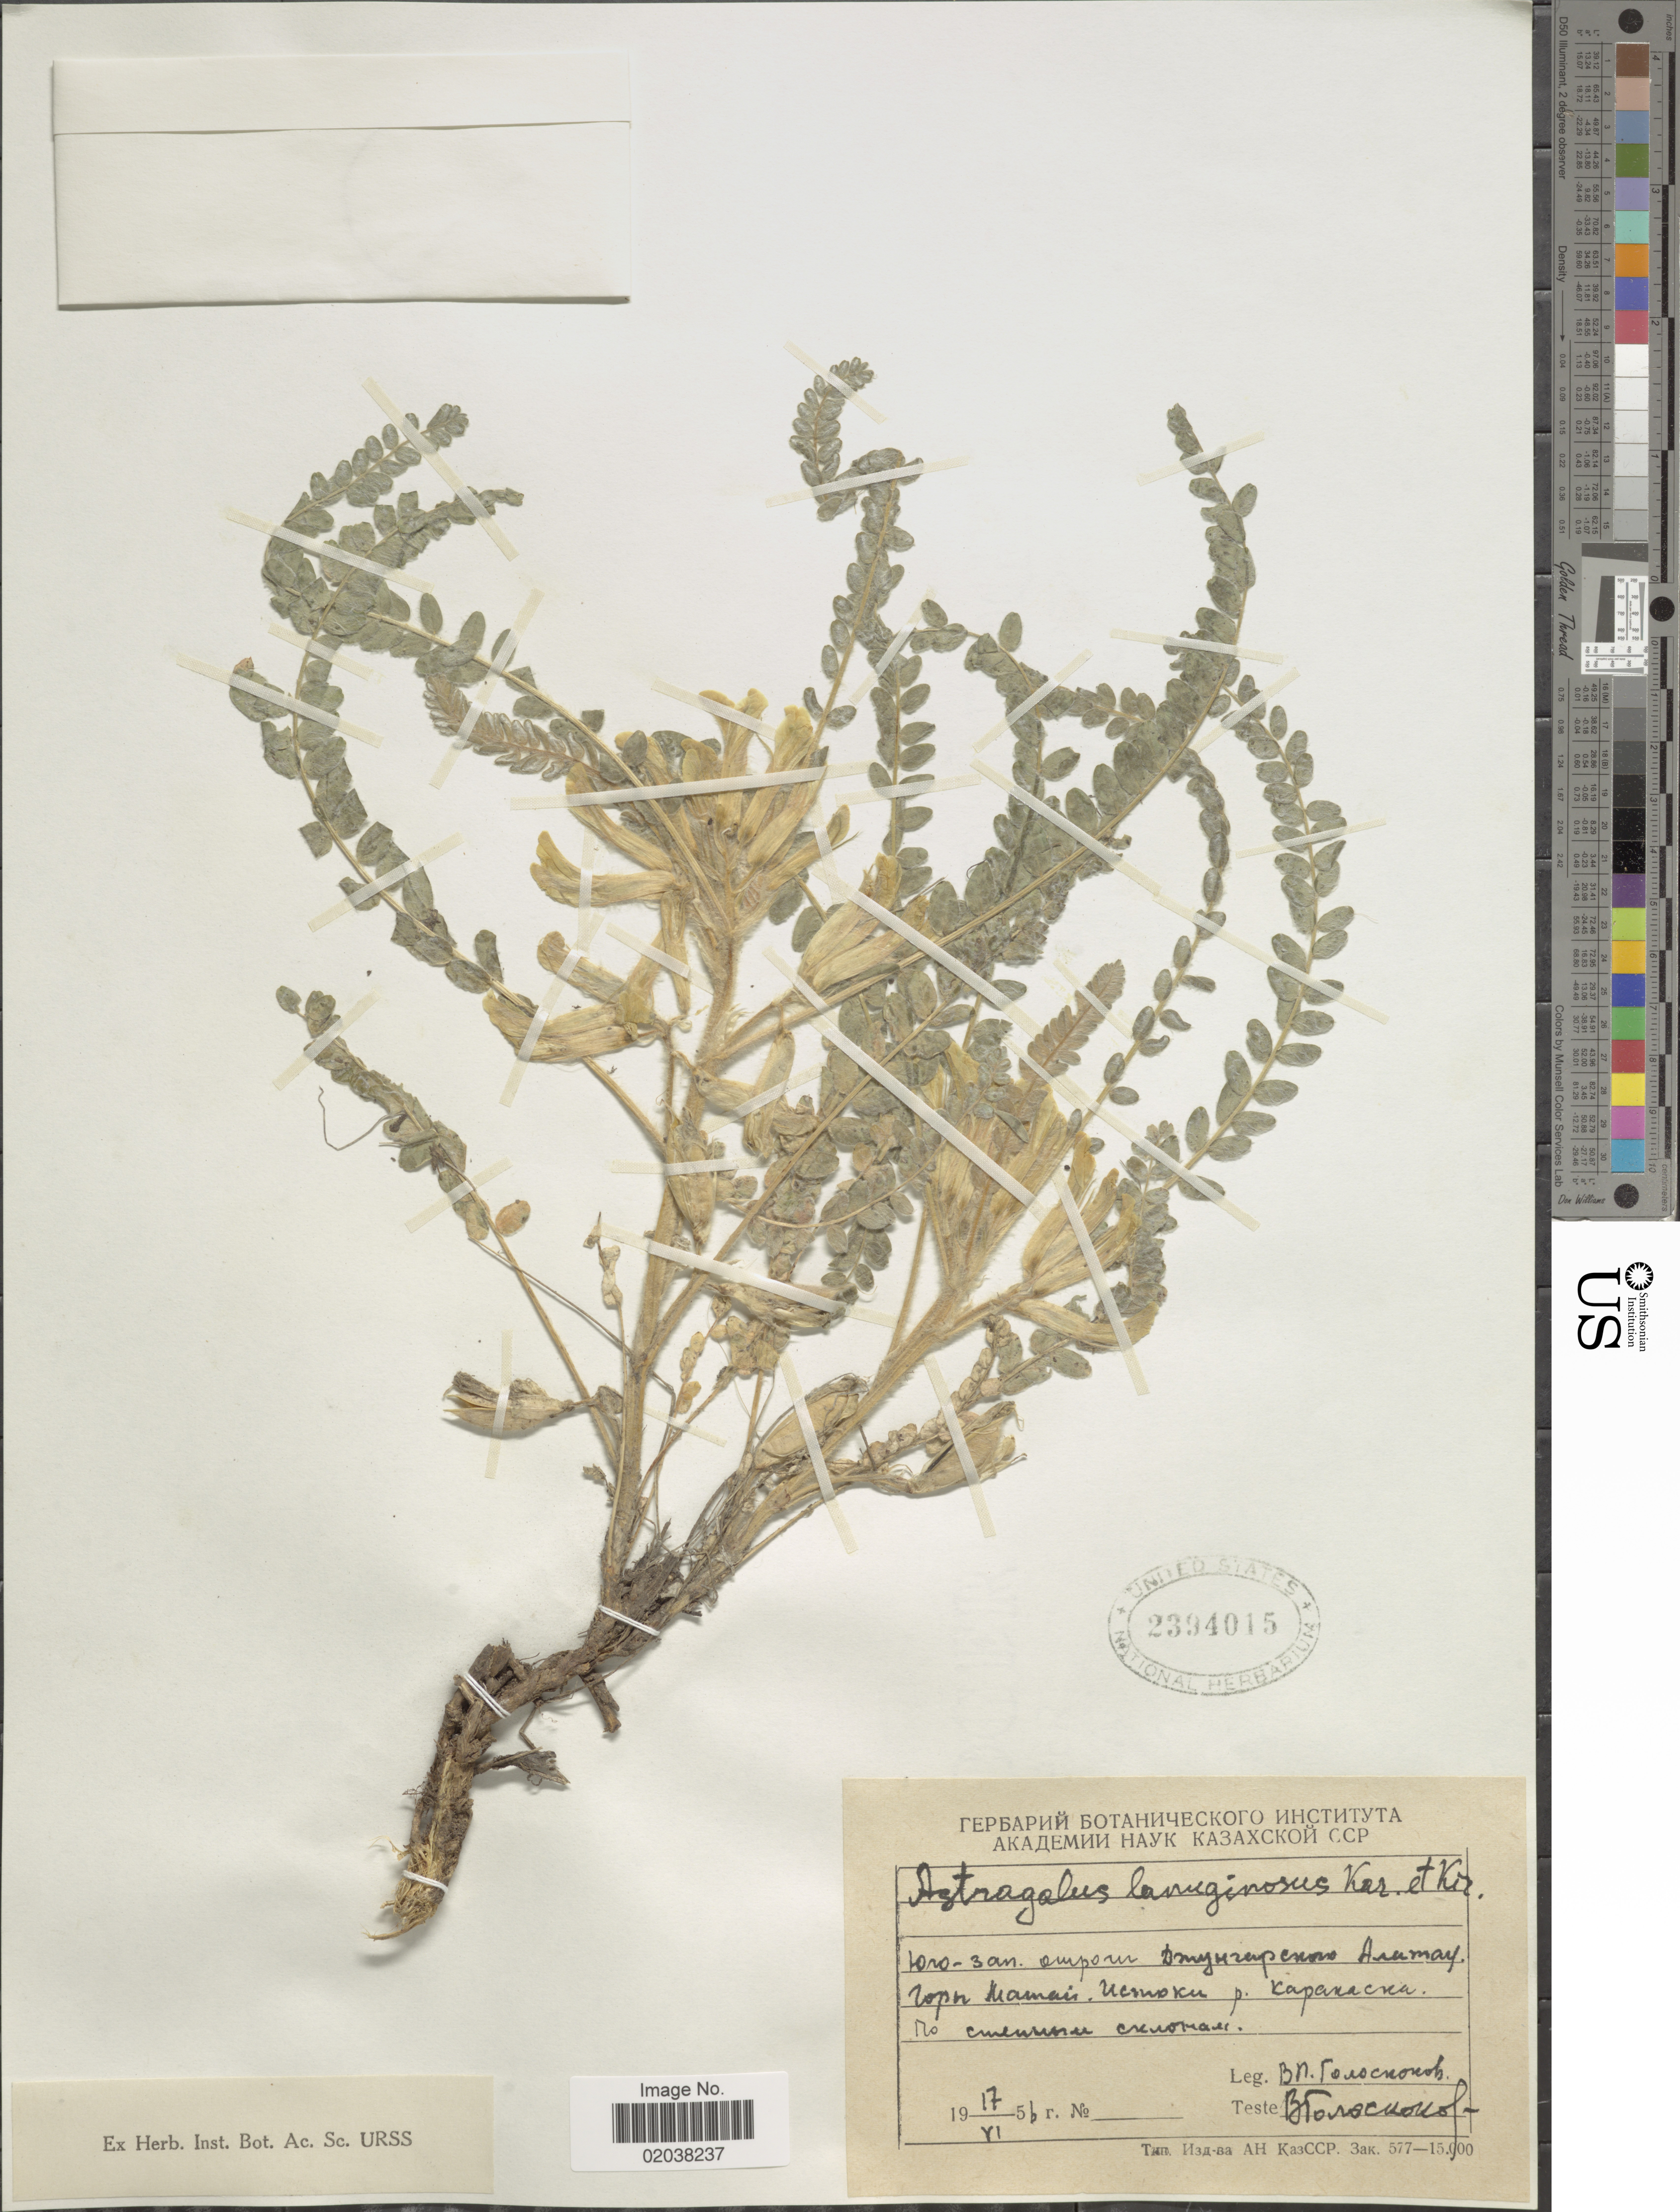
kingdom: Plantae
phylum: Tracheophyta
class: Magnoliopsida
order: Fabales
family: Fabaceae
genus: Astragalus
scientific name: Astragalus lanuginosus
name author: Descourt.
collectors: V. P. Goloskokov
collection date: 1956-06-17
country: Kazakhstan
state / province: Almaty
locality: SW of Dzhungarian Alatau, Mamay Mts, mouth of river Karakaska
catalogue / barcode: US 2394015